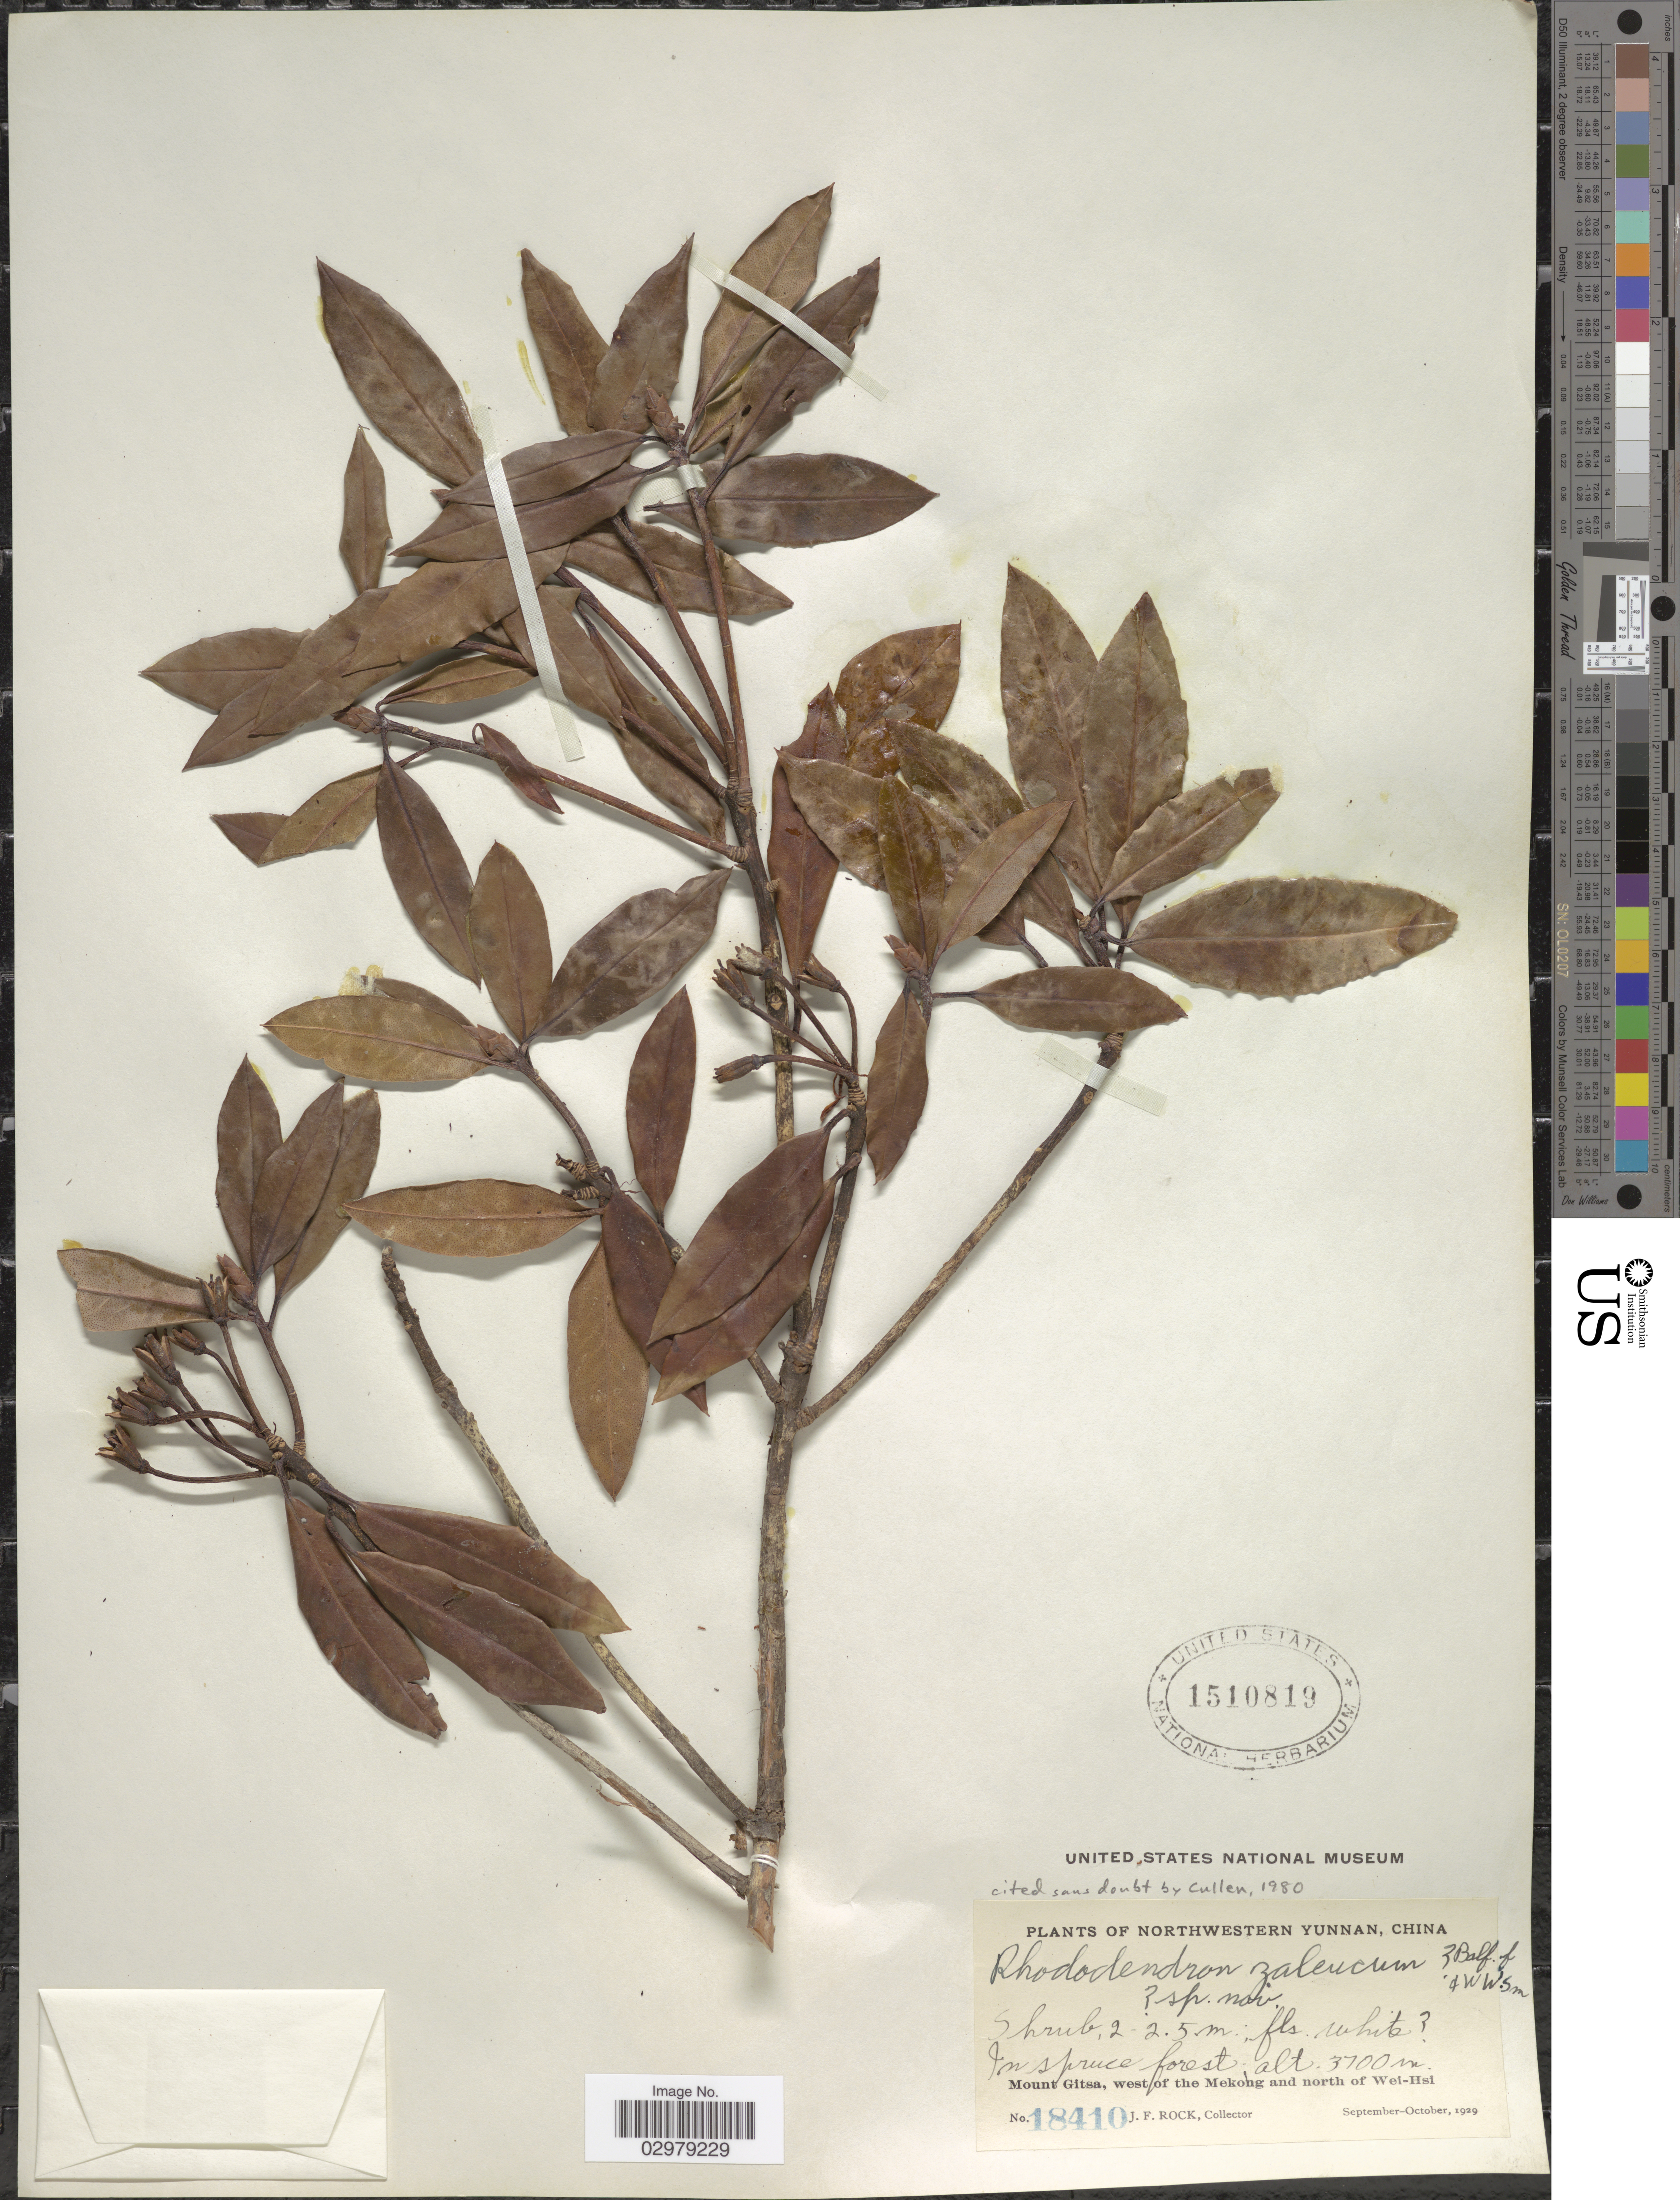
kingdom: Plantae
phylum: Tracheophyta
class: Magnoliopsida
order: Ericales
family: Ericaceae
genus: Rhododendron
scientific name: Rhododendron zaleucum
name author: Balf. f. & W.W. Sm.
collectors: J. Rock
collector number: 18410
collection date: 1929-09/1929-10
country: China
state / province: Yunnan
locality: Northwestern Yunnan. In spruce forest. Mount Gitsa, west of the Mekong and north of Wei-Hsi.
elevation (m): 3700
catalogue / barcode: US 1510819